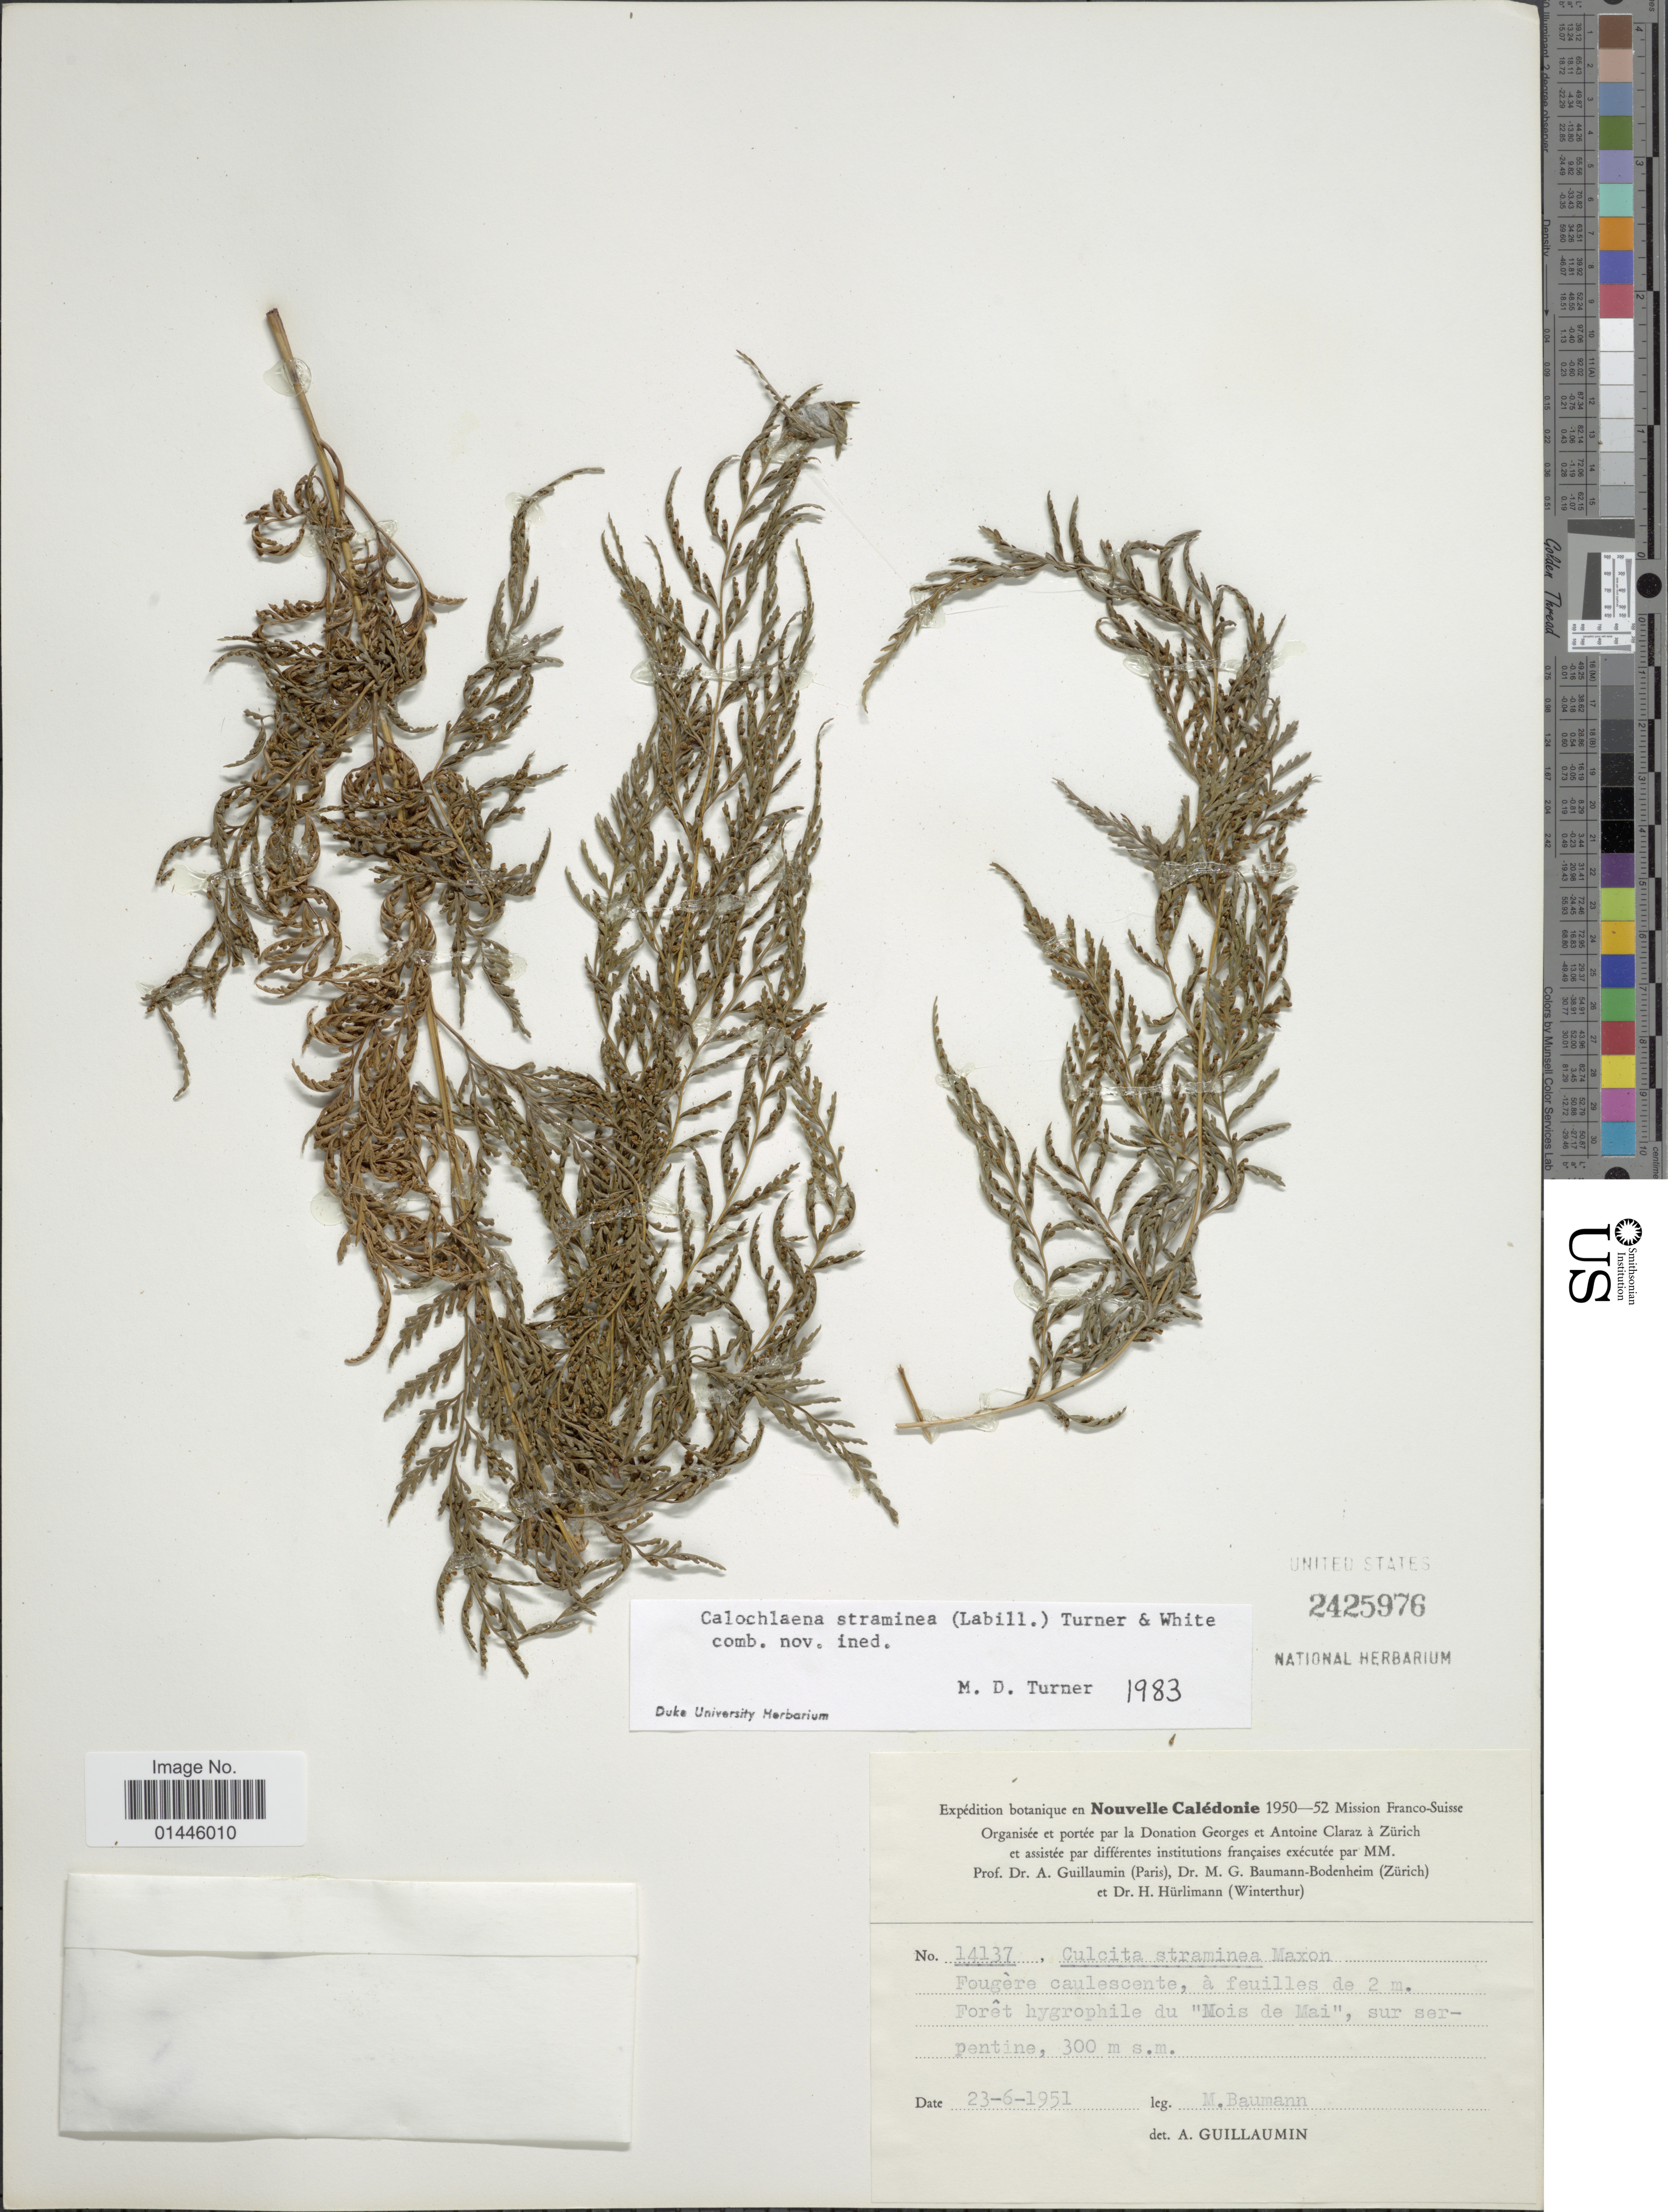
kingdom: Plantae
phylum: Tracheophyta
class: Polypodiopsida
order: Cyatheales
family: Dicksoniaceae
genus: Calochlaena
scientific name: Calochlaena straminea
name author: (Labill.) M.D. Turner & R.A. White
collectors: M. Baumann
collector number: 14137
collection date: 1951-06-23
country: New Caledonia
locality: Nouvelle Caledonie, "Mois de Mai", sur serpentine.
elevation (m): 300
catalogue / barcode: US 2425976